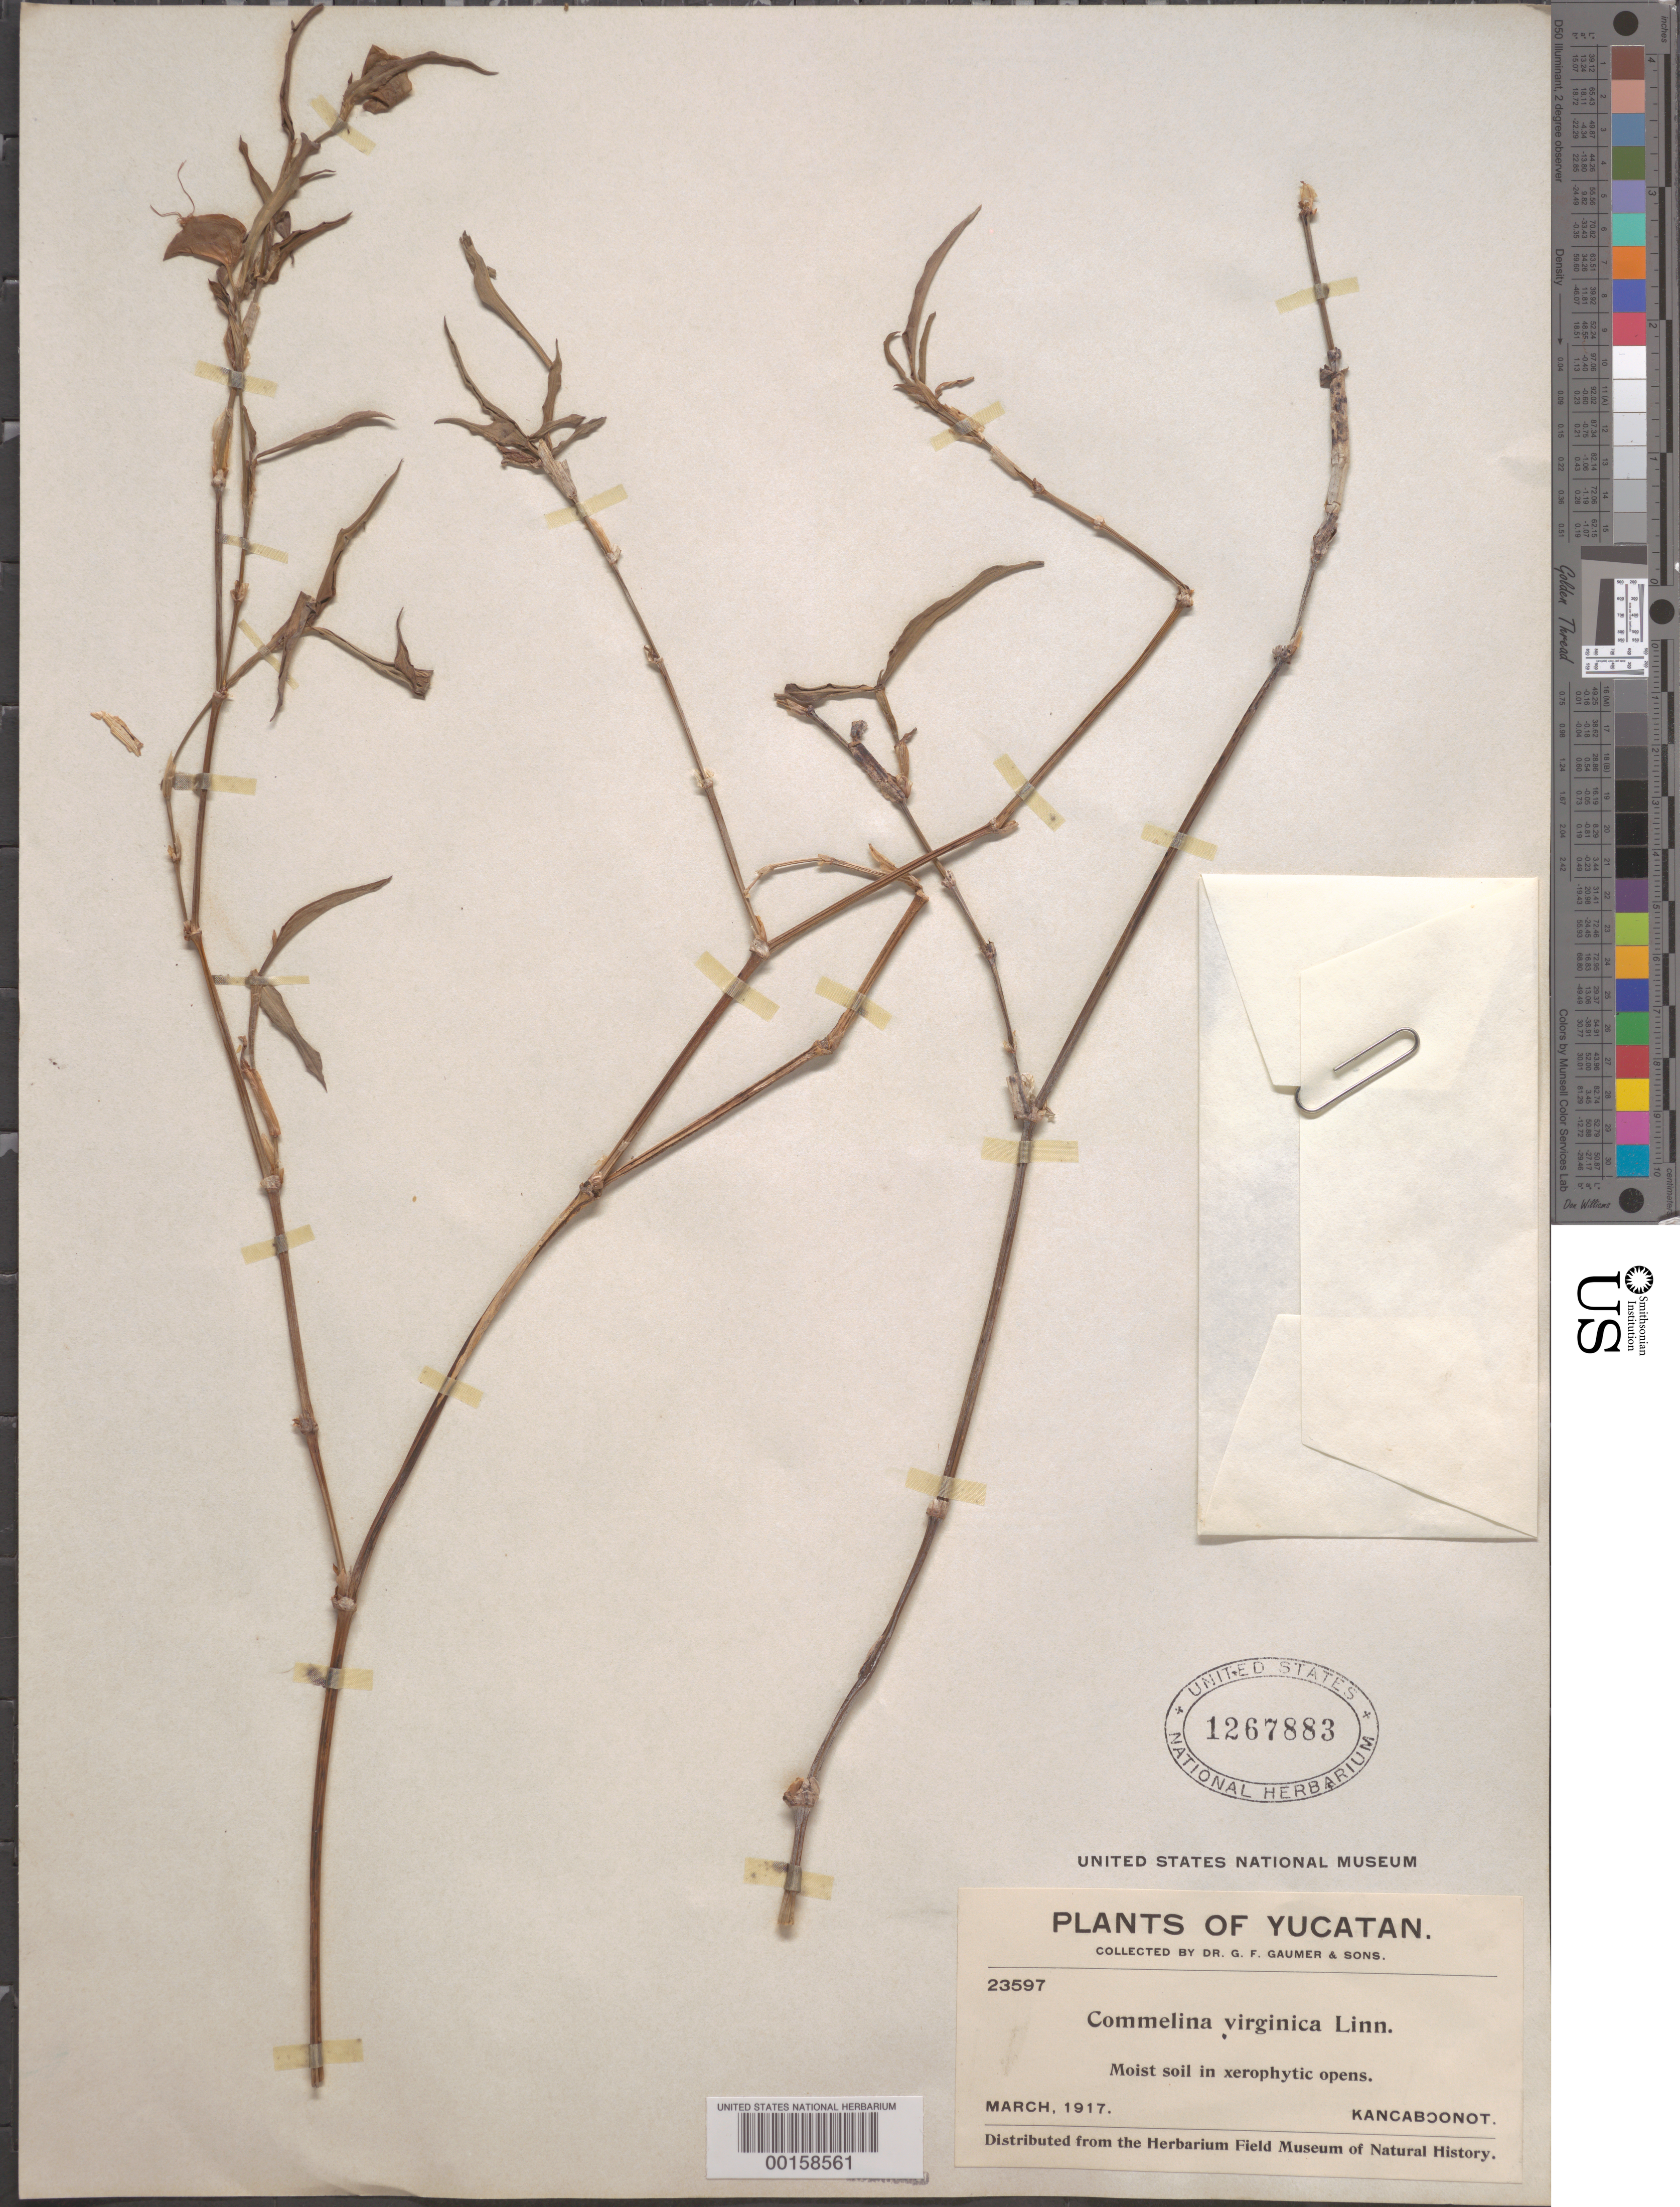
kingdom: Plantae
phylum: Tracheophyta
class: Liliopsida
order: Commelinales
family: Commelinaceae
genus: Commelina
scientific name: Commelina erecta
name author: L.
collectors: G. F. Gaumer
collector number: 23597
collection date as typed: Mar 1917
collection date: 1917-03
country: Mexico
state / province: Yucatán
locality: Kancaboonot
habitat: Moist soil in xerophytic opens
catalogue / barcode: US 1267883